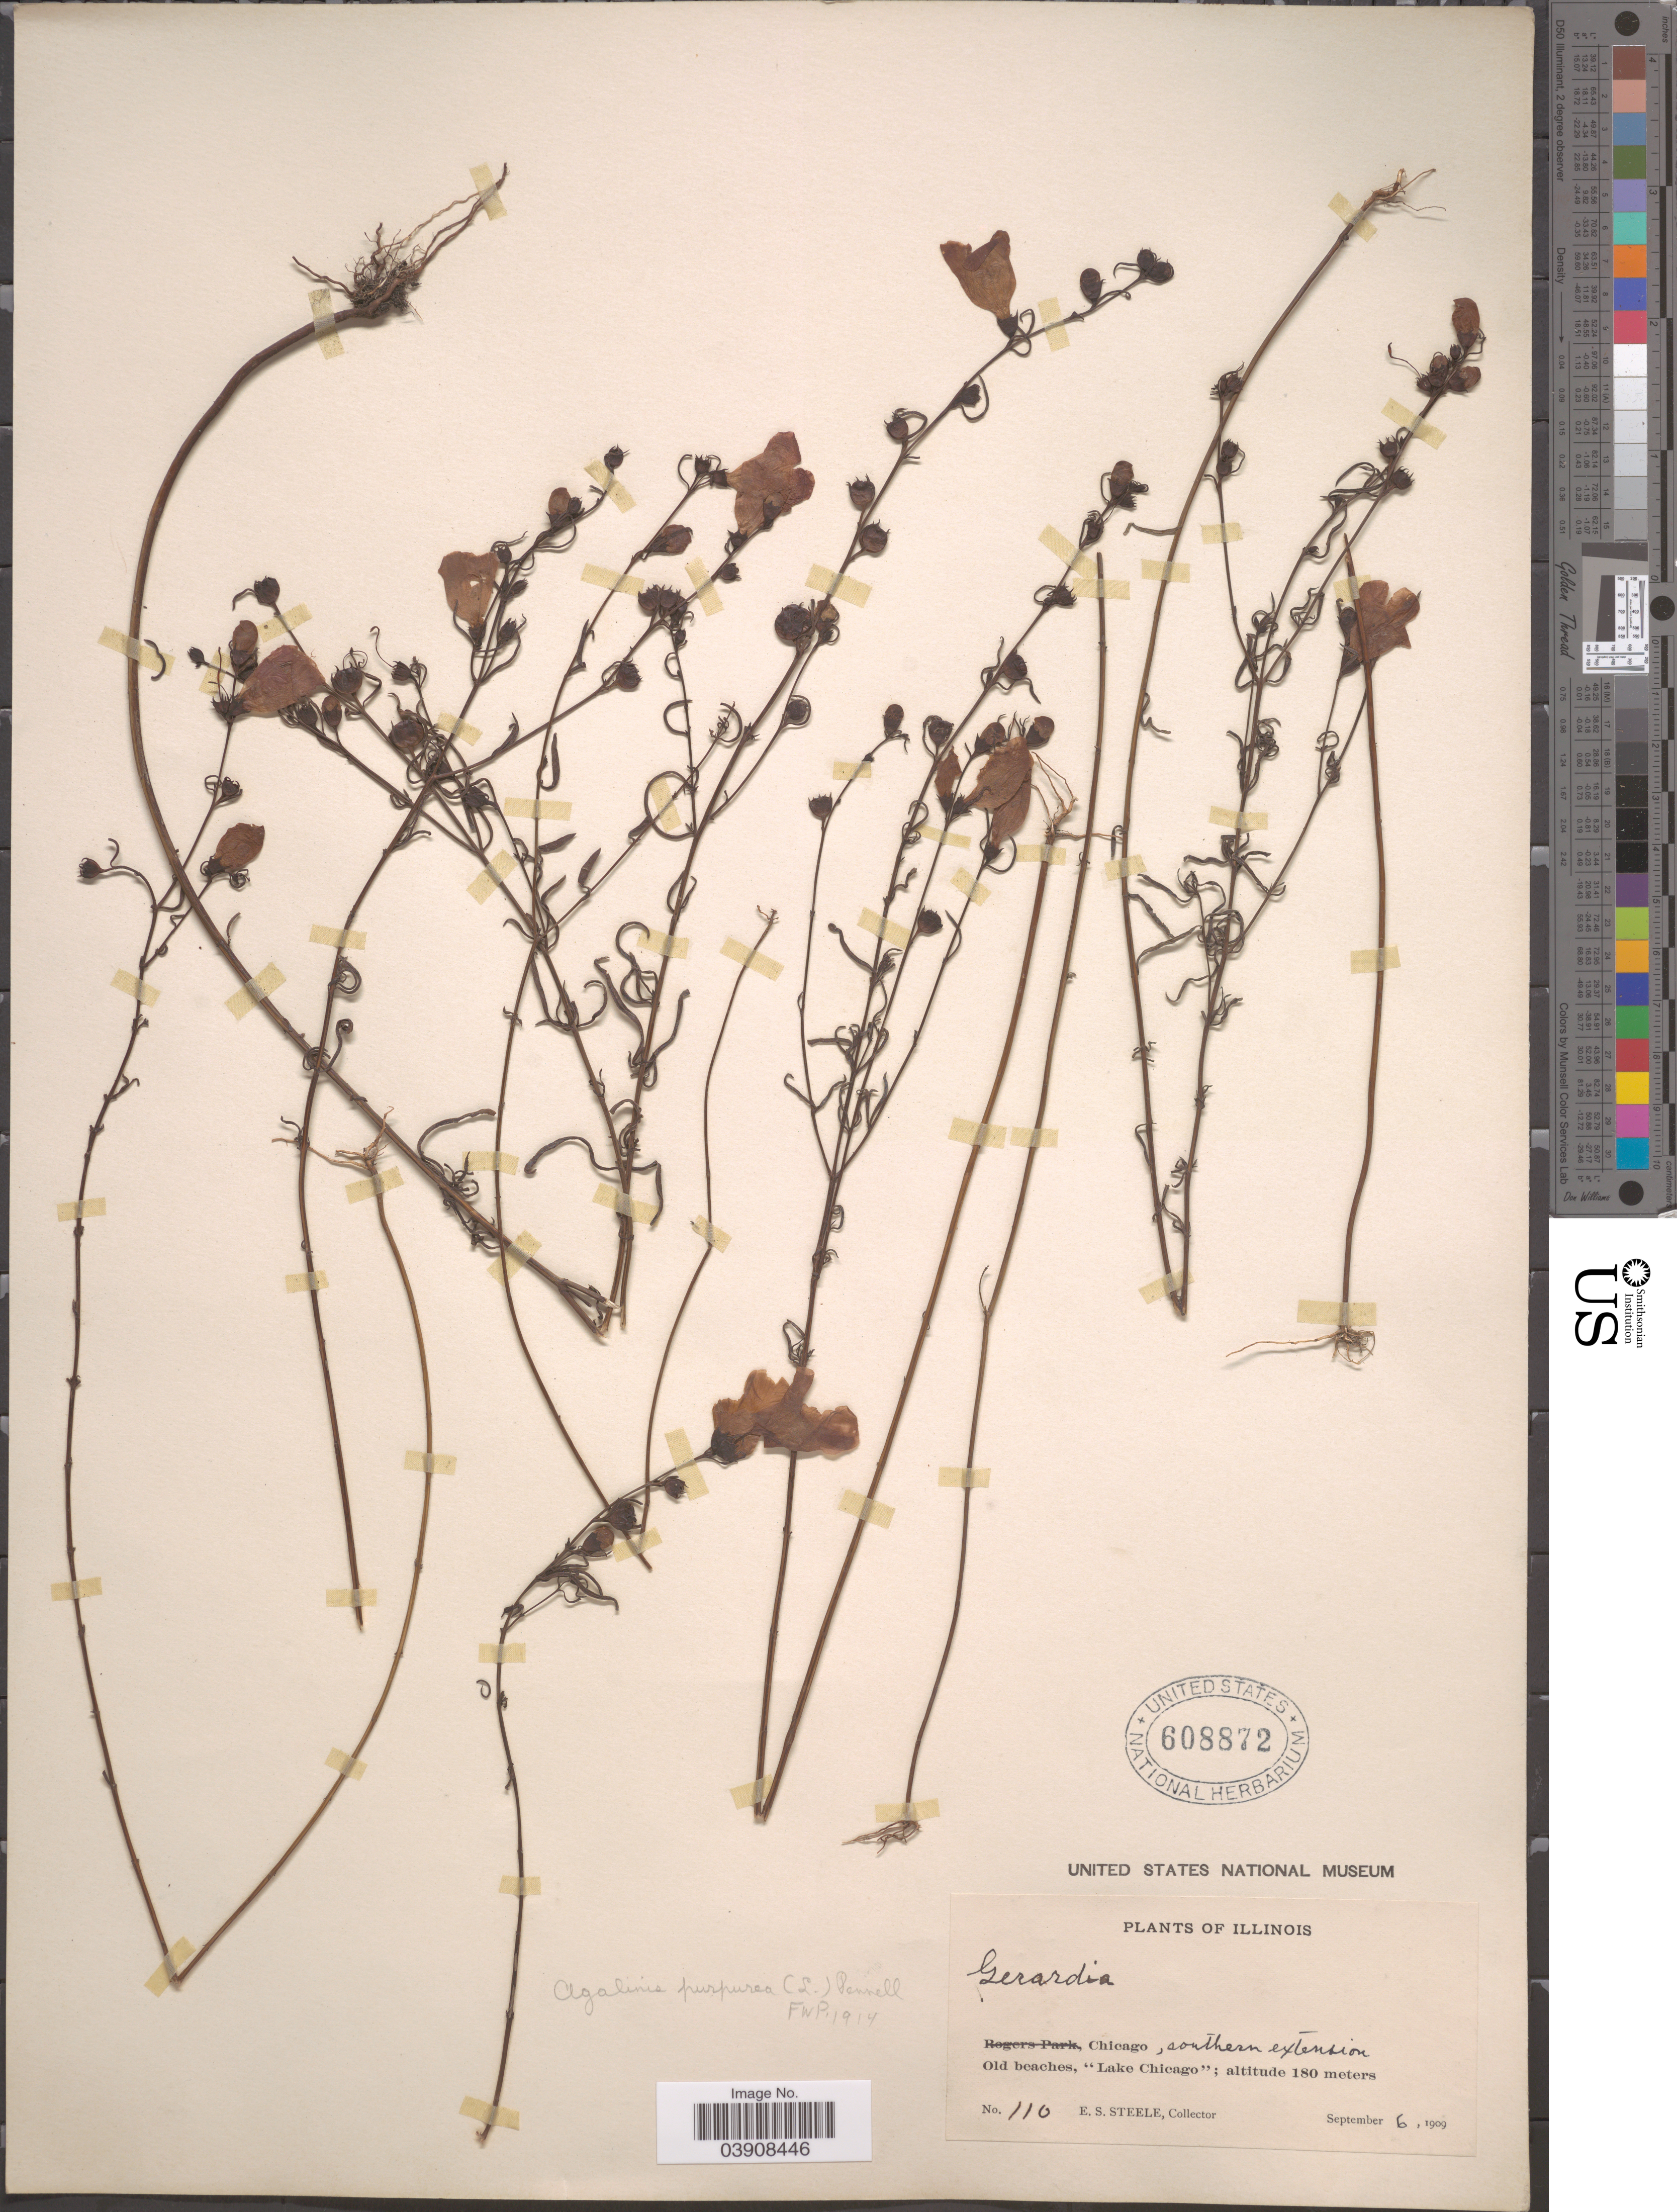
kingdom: Plantae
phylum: Tracheophyta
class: Magnoliopsida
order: Lamiales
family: Orobanchaceae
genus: Agalinis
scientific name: Agalinis purpurea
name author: (L.) Pennell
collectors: E. Steele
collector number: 110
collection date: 1909-09-06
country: United States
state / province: Illinois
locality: Chicago, southern extension Old beaches, 'Lake Chicago'.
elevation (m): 180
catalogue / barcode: US 608872